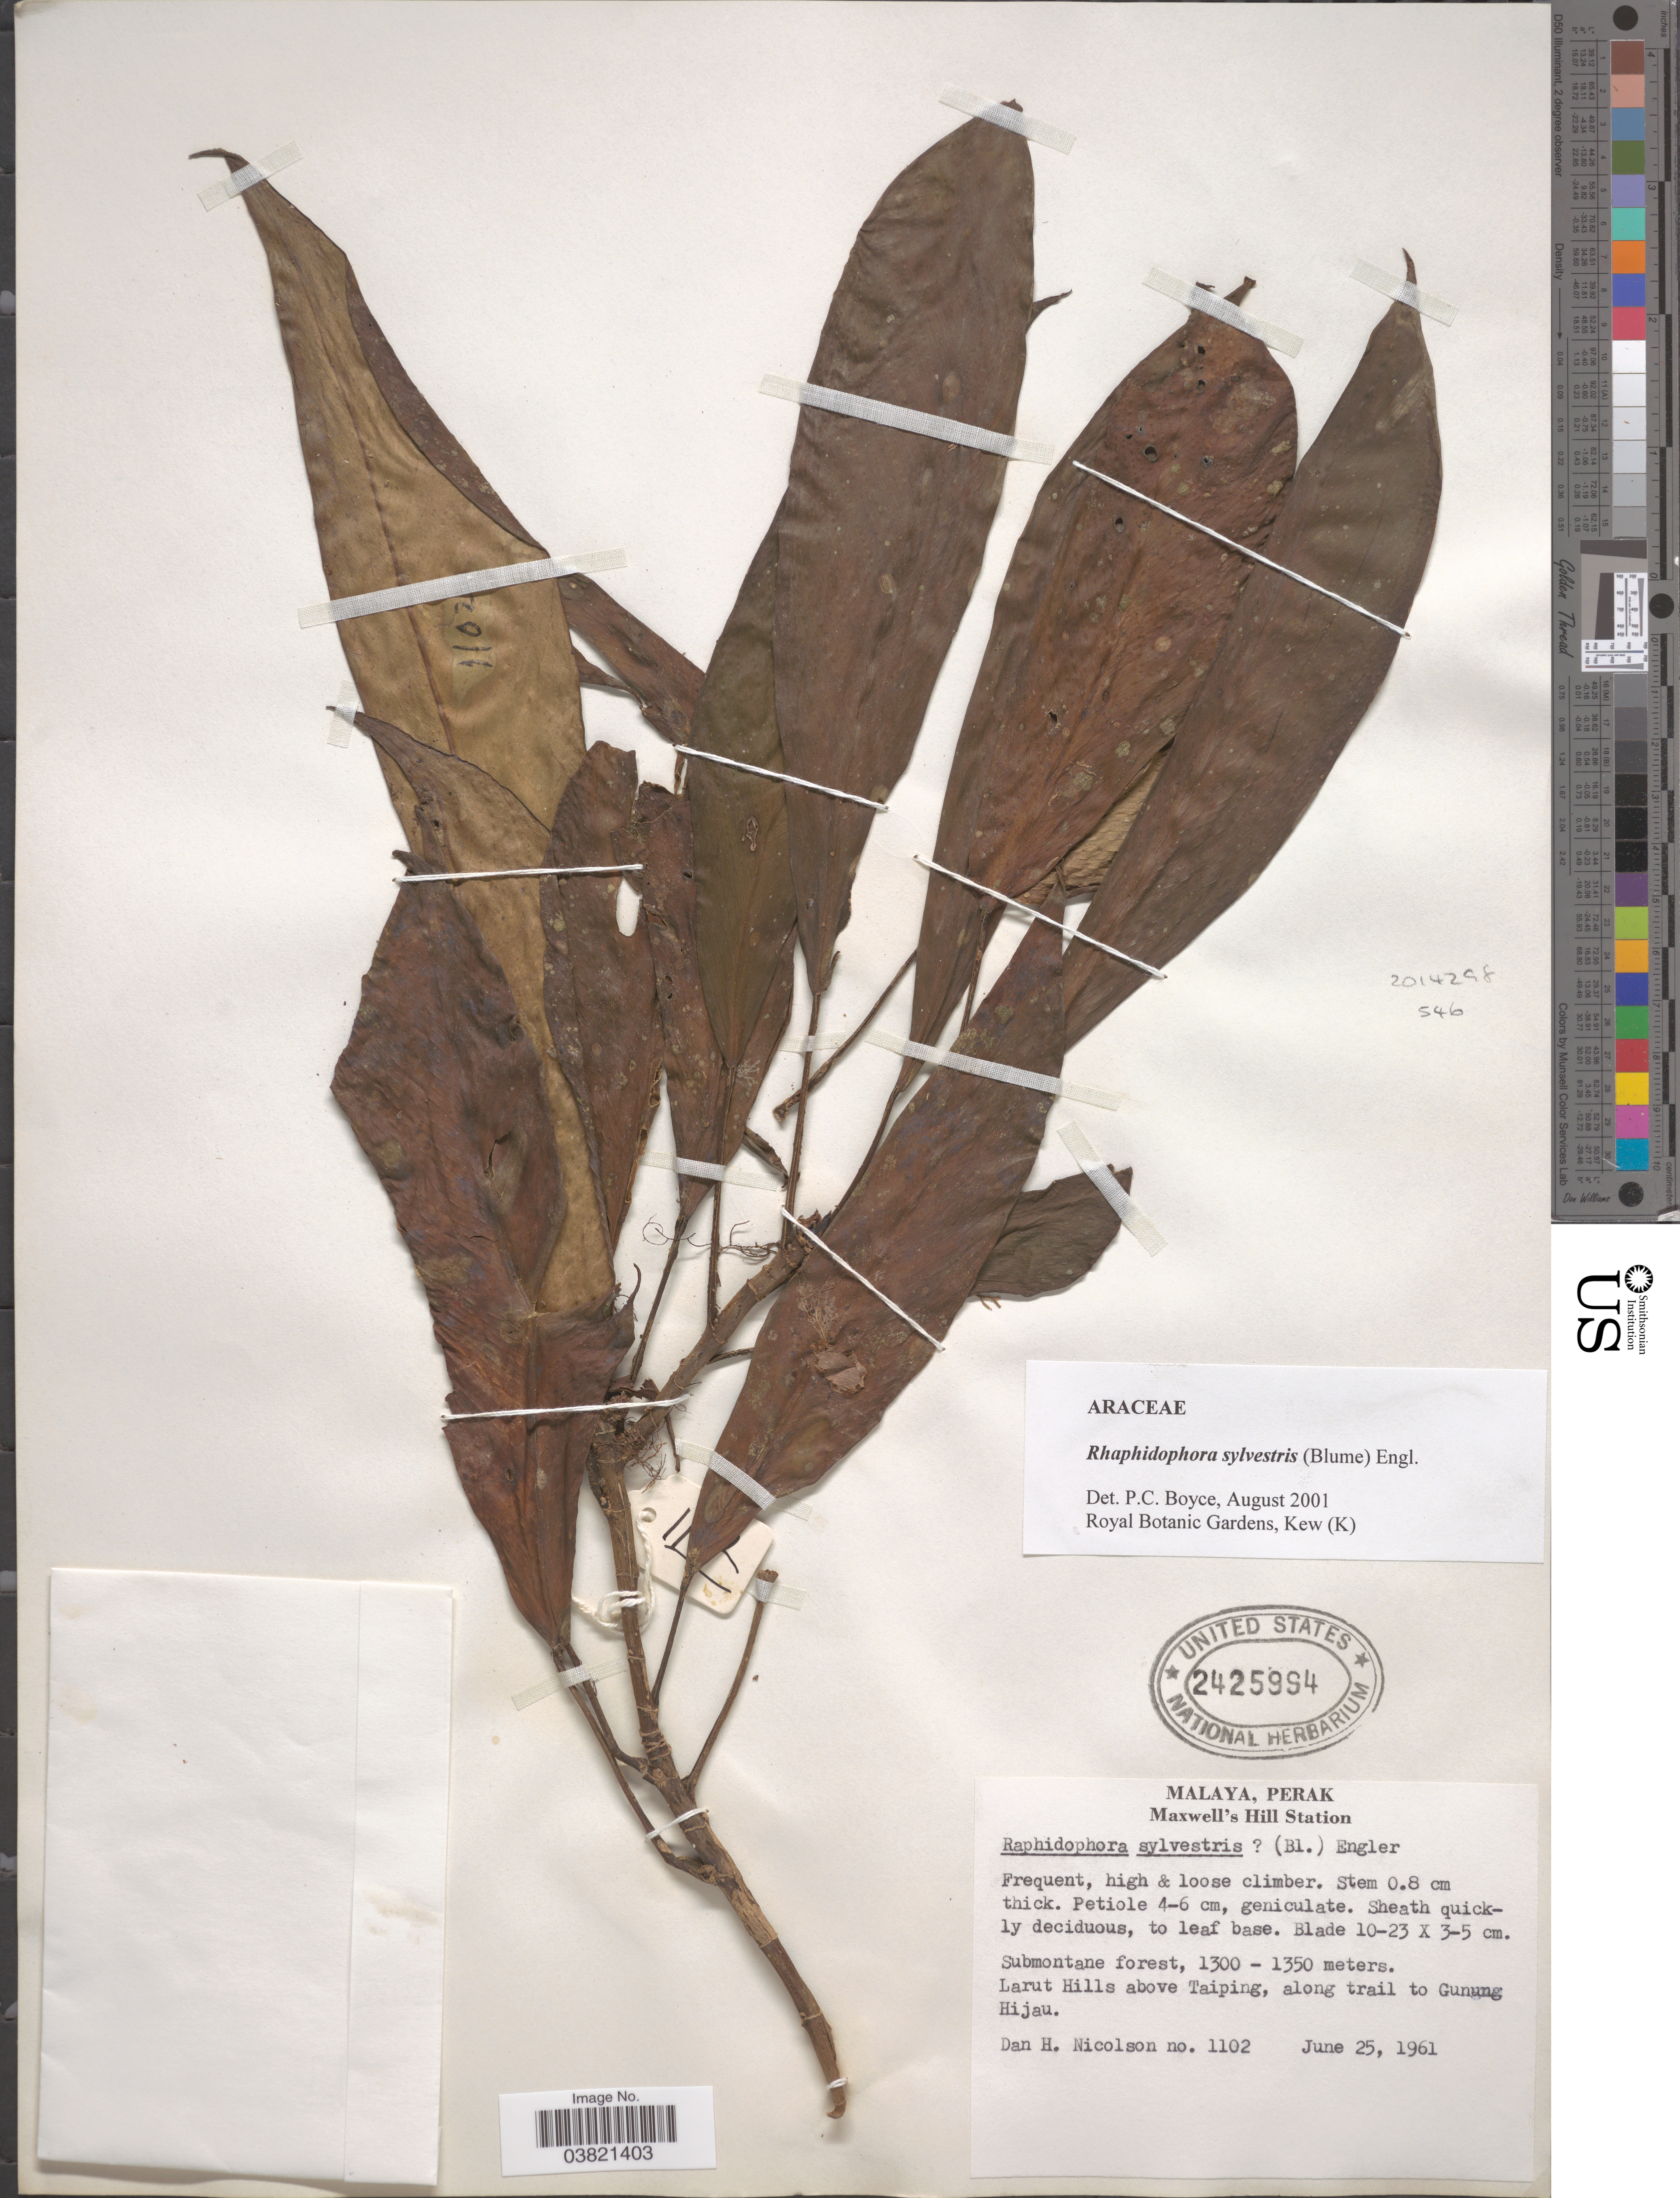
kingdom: Plantae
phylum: Tracheophyta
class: Liliopsida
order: Alismatales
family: Araceae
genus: Rhaphidophora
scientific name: Rhaphidophora sylvestris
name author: (Blume) Engl.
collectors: D. H. Nicolson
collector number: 1102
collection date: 1961-06-25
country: Malaysia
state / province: Perak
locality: Malaya. Maxwell's Hill Station. Larut Hills above Taiping, along trail to Gunung Hijau.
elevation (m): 1300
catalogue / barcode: US 2425994